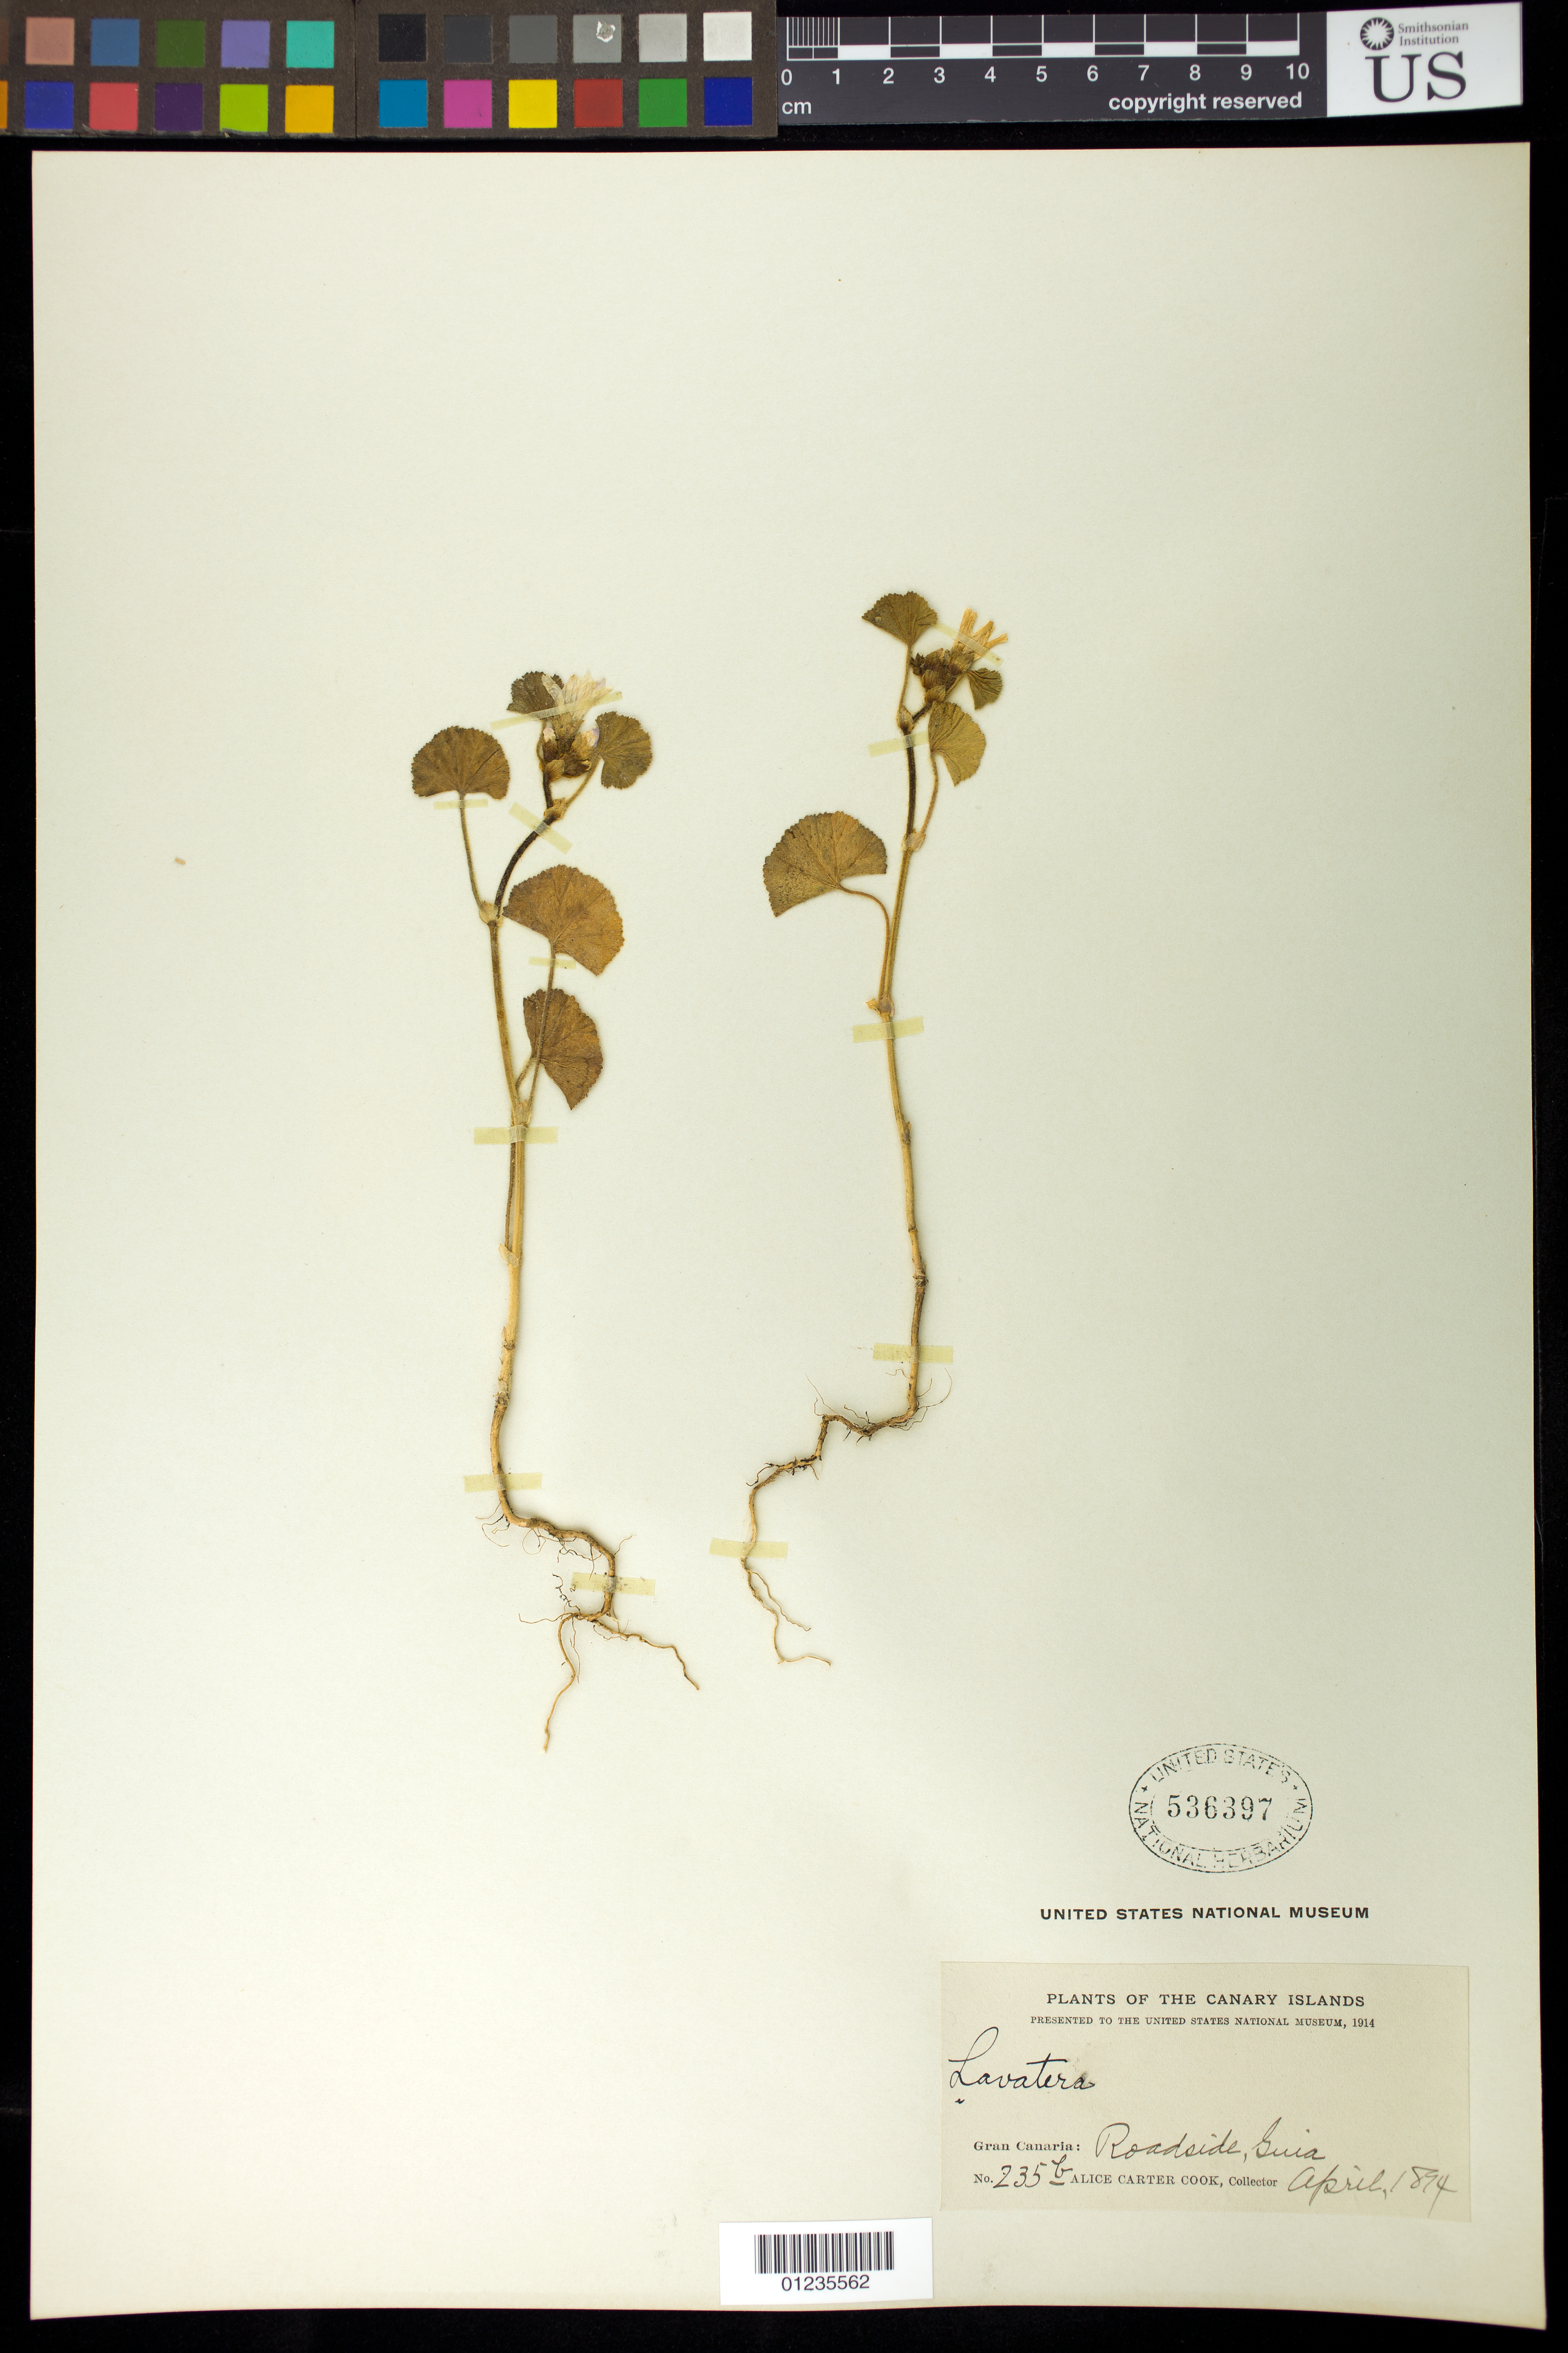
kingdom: Plantae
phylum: Tracheophyta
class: Magnoliopsida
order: Malvales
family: Malvaceae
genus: Lavatera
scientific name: Lavatera sp.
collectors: Alice C. Cook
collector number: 235 b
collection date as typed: Apr 1894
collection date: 1894-04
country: Spain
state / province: Canarias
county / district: Las Palmas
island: Grand Canary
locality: Canary Islands. Gran Canaria.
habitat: Roadside.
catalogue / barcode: US 536397